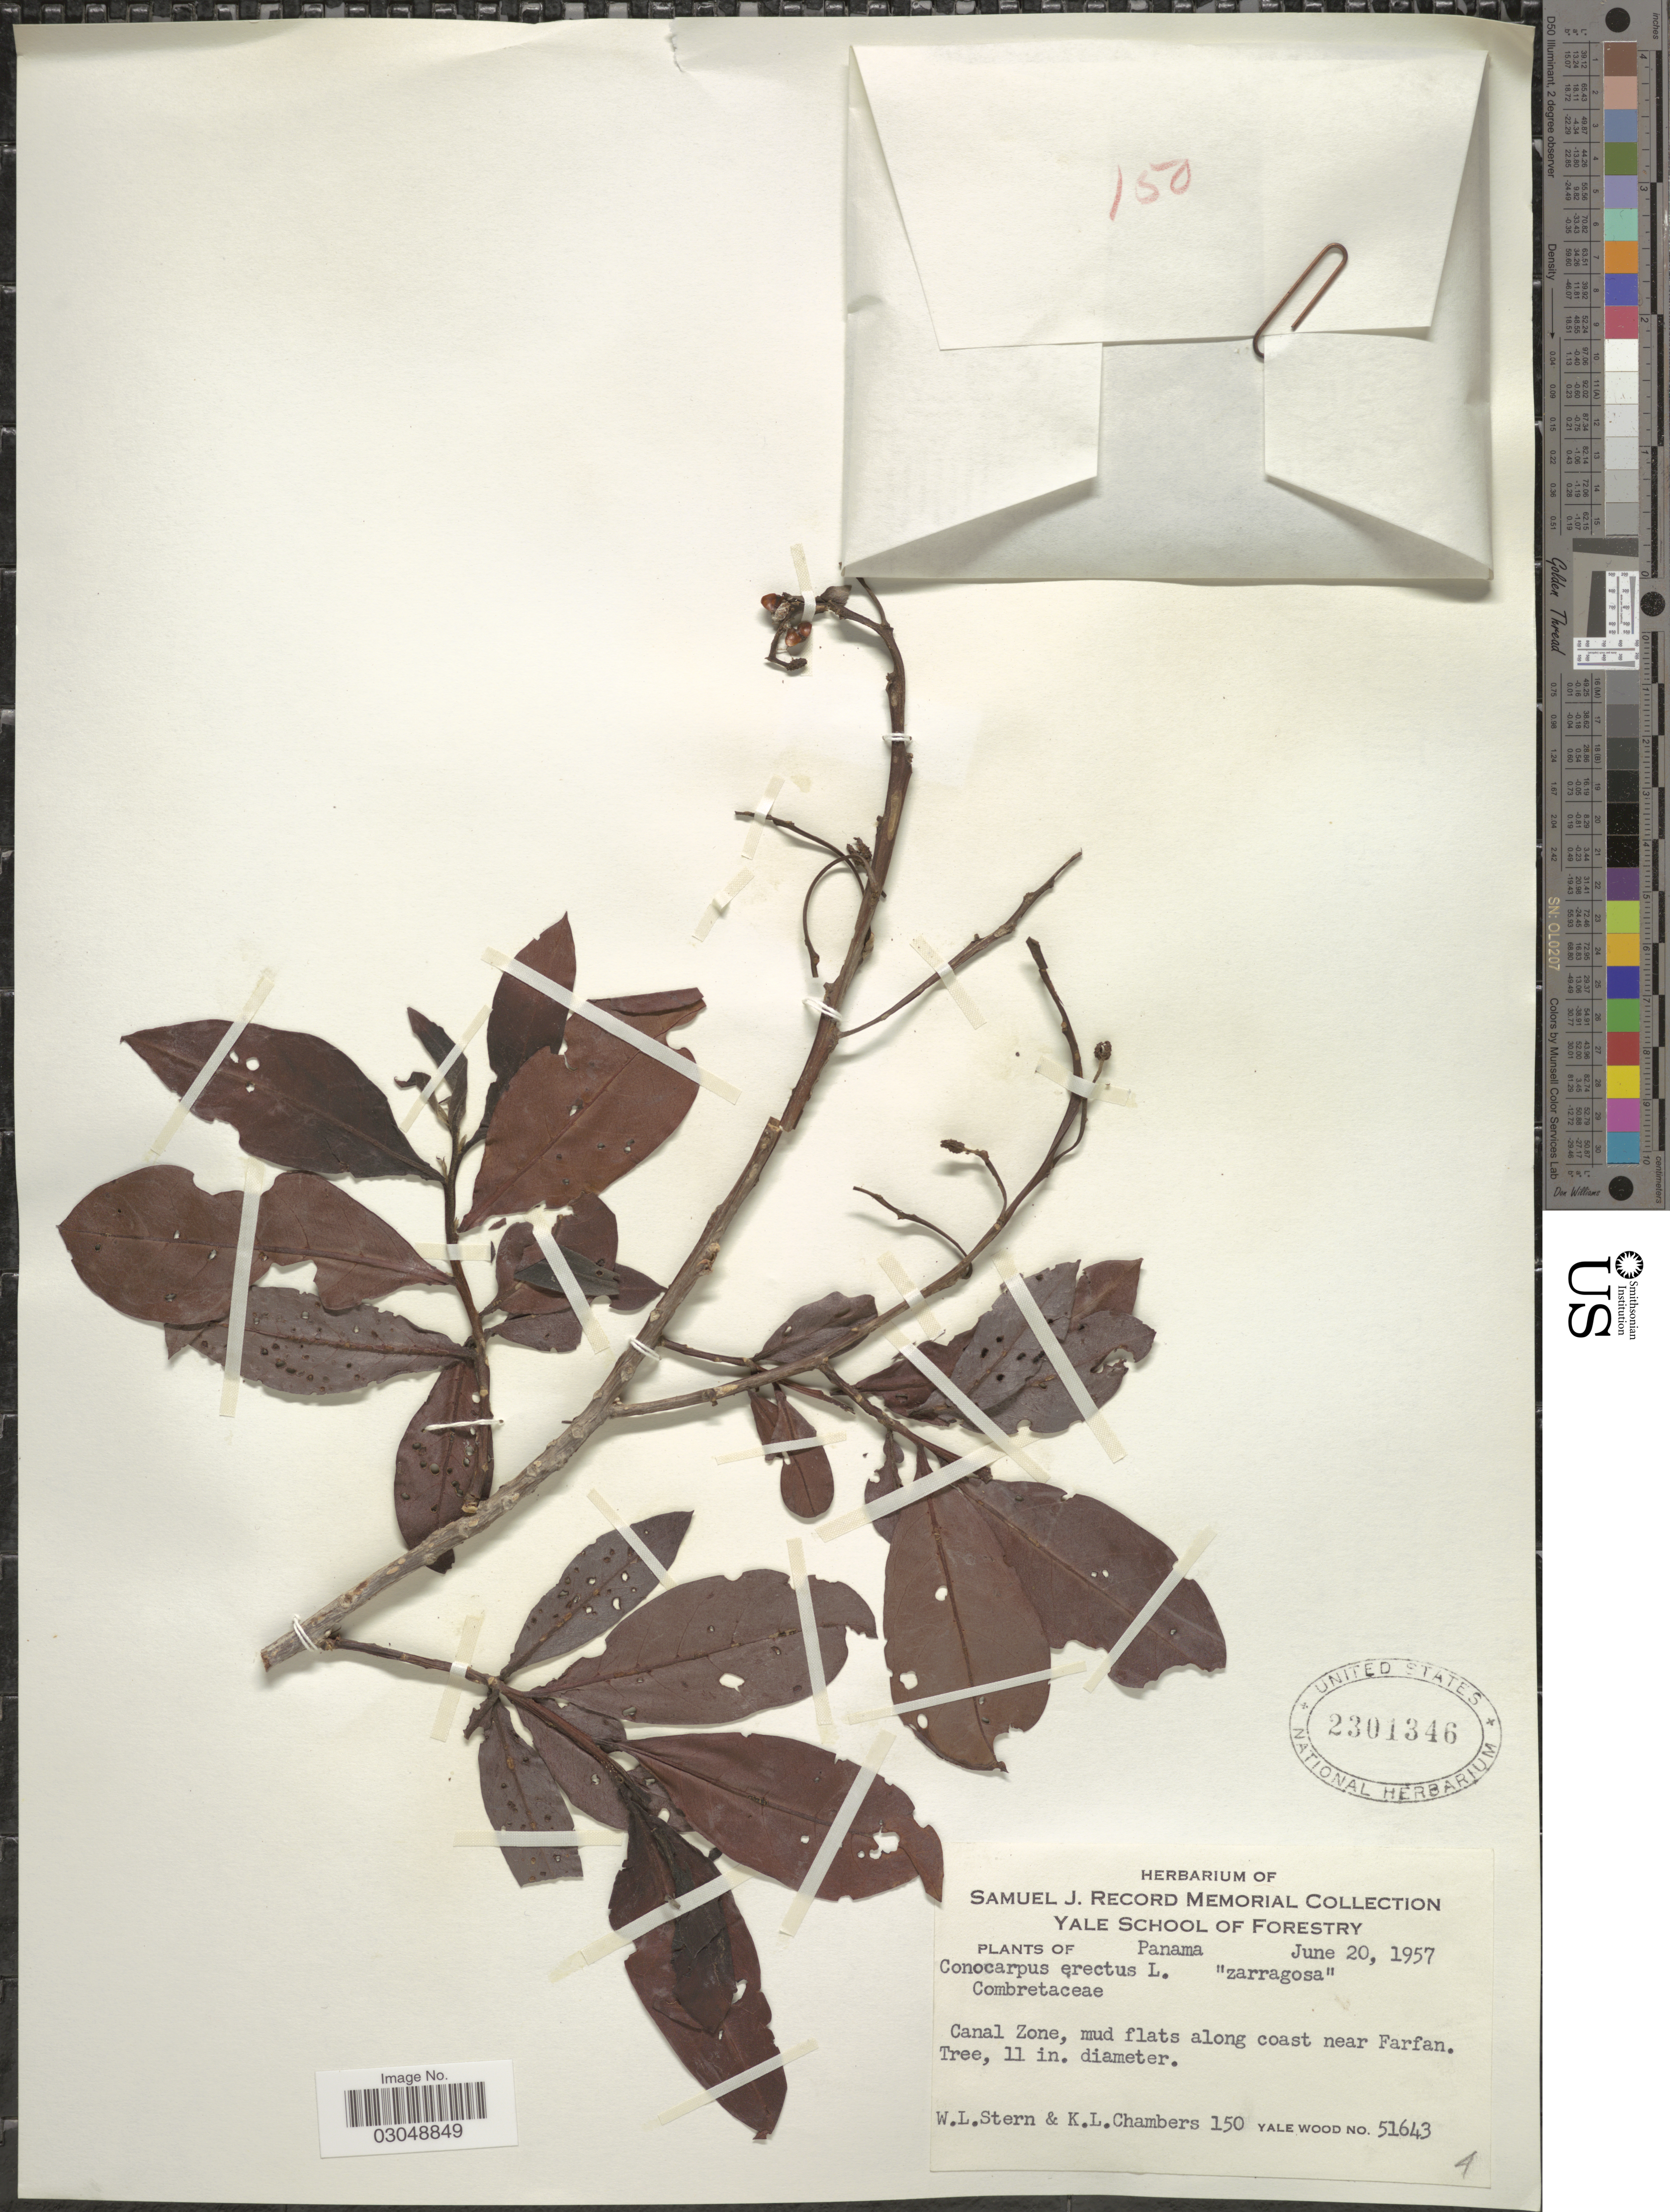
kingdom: Plantae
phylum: Tracheophyta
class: Magnoliopsida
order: Myrtales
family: Combretaceae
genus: Conocarpus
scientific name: Conocarpus erectus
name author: L.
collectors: W. L. Stern, K. Chambers & Y. Wood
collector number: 150/51643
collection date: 1957-06-20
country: Panama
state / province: Colón / Panamá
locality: Canal Zone, mud flats along coast near Farfan.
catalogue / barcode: US 2301346